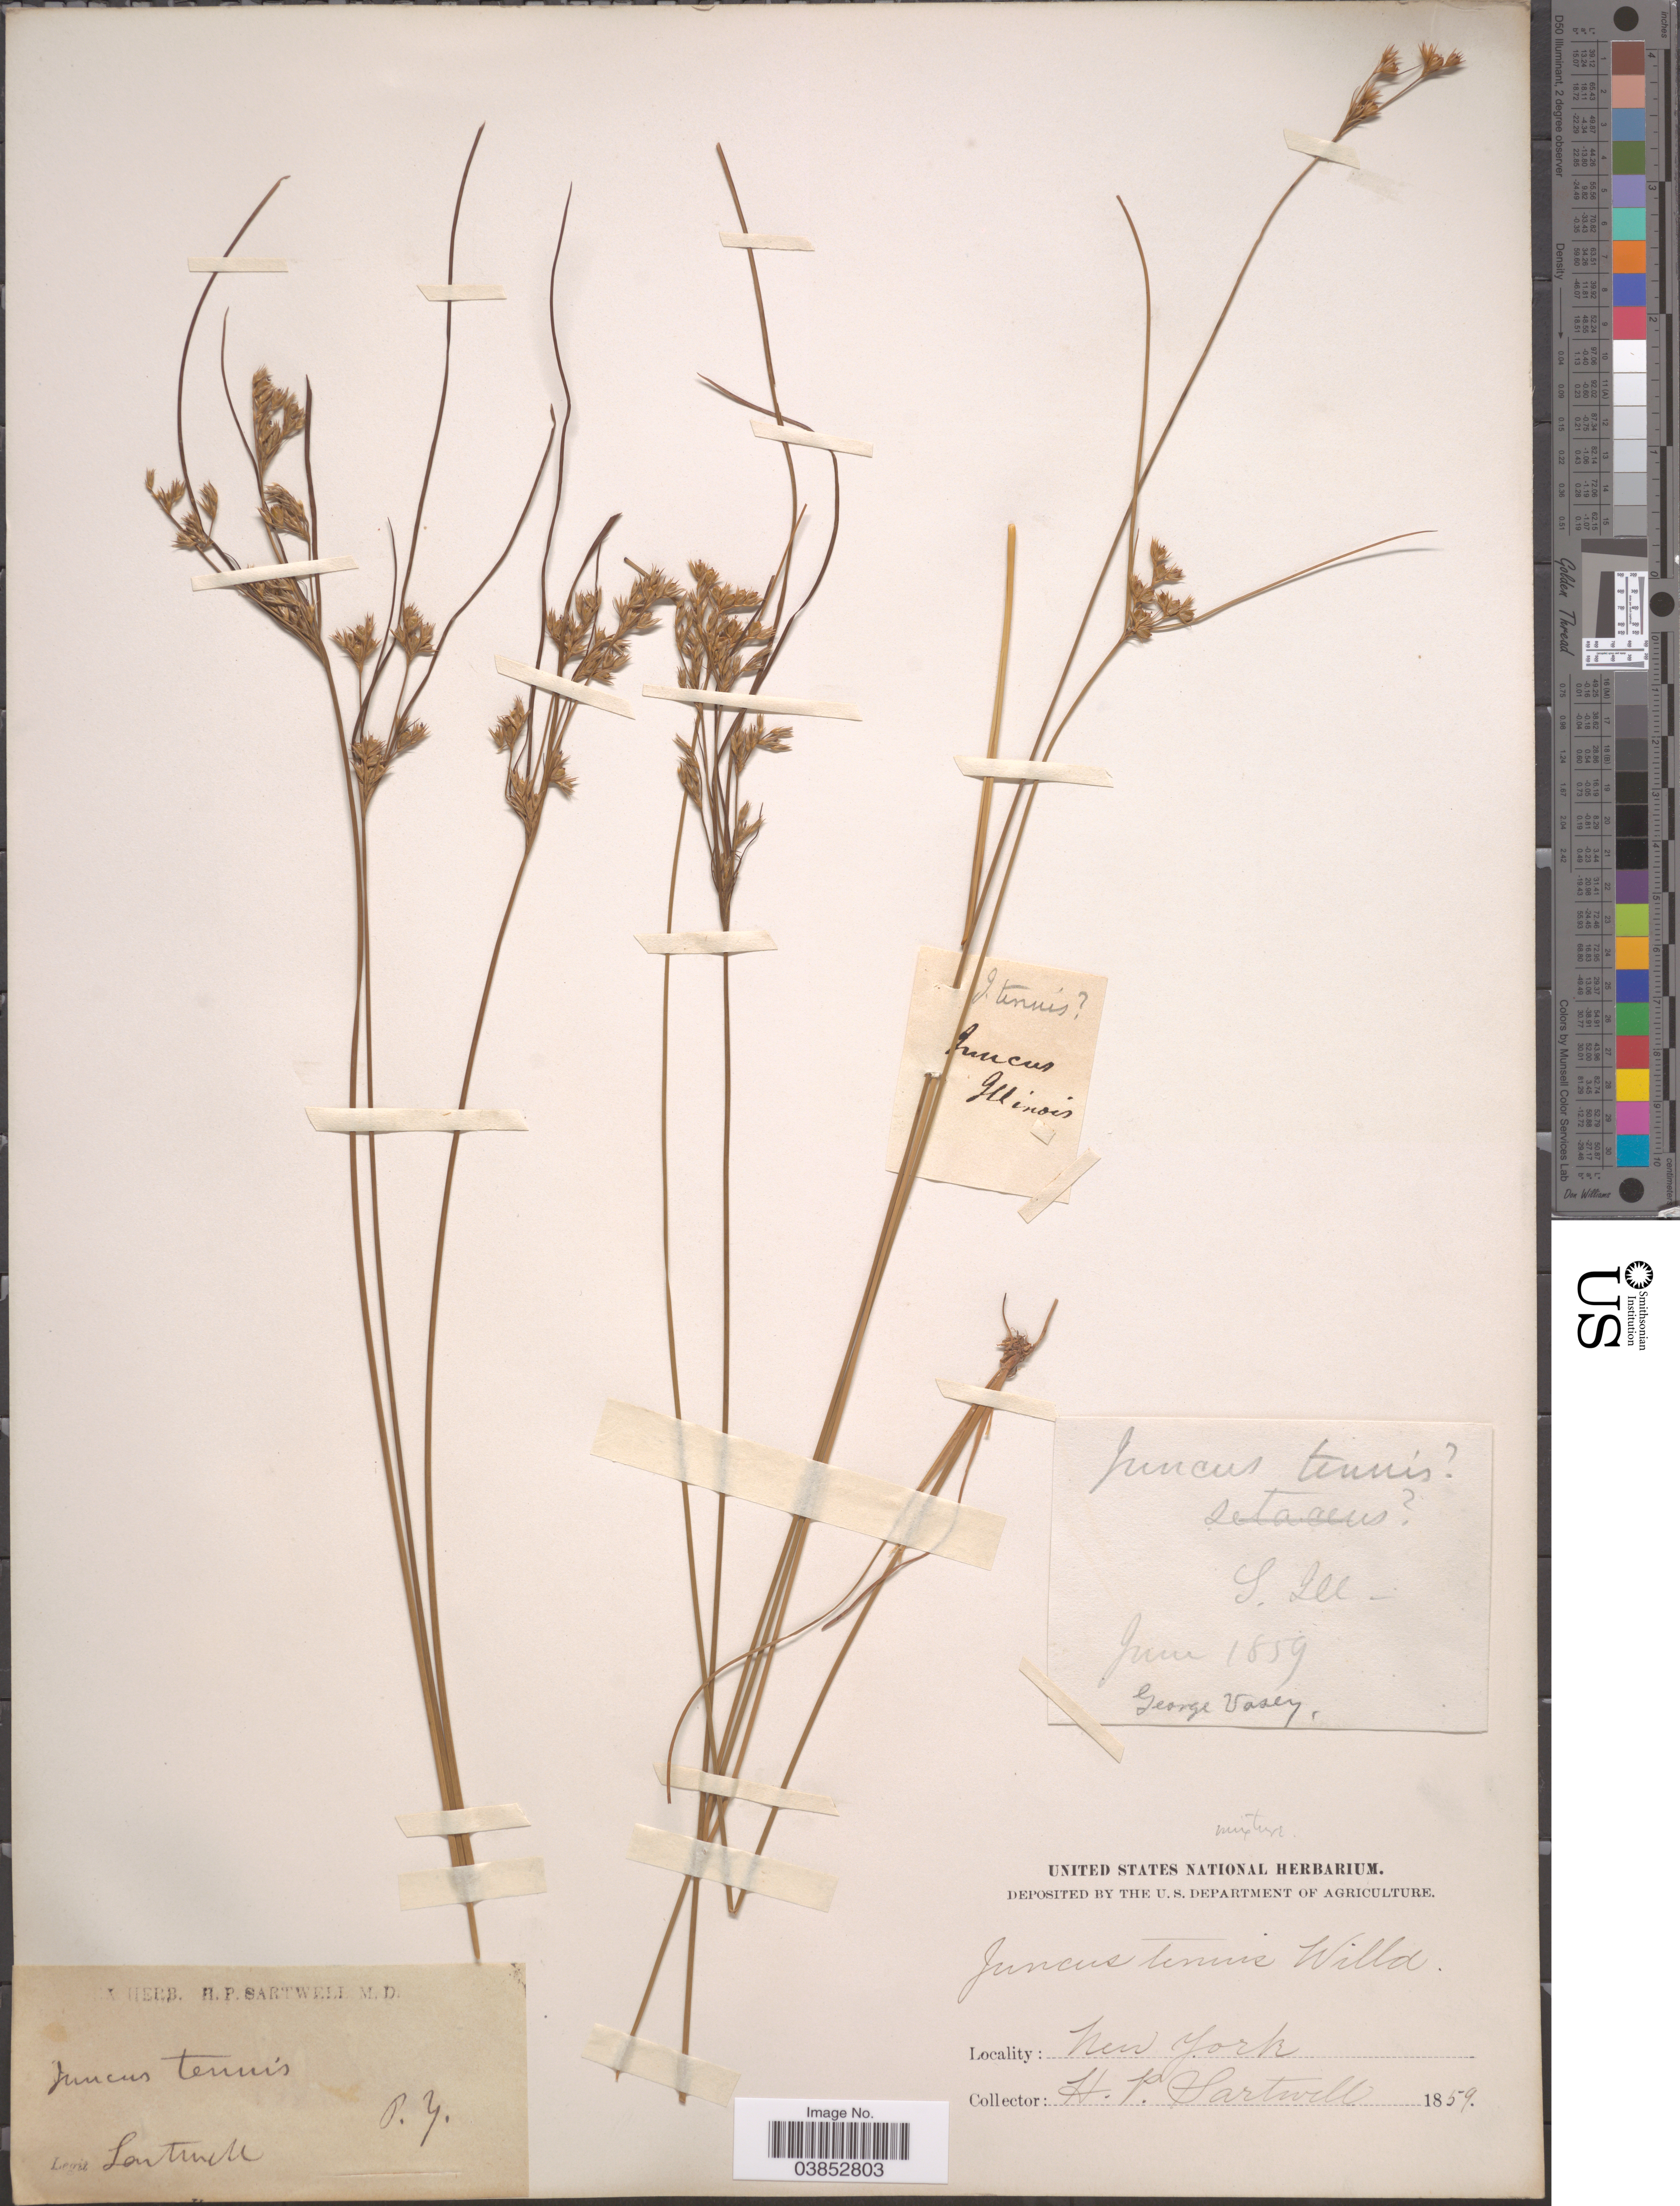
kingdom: Plantae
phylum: Tracheophyta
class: Liliopsida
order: Poales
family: Juncaceae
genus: Juncus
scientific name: Juncus dudleyi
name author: Wiegand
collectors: G. Vasey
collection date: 1859-06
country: United States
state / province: Illinois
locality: S. Ill.